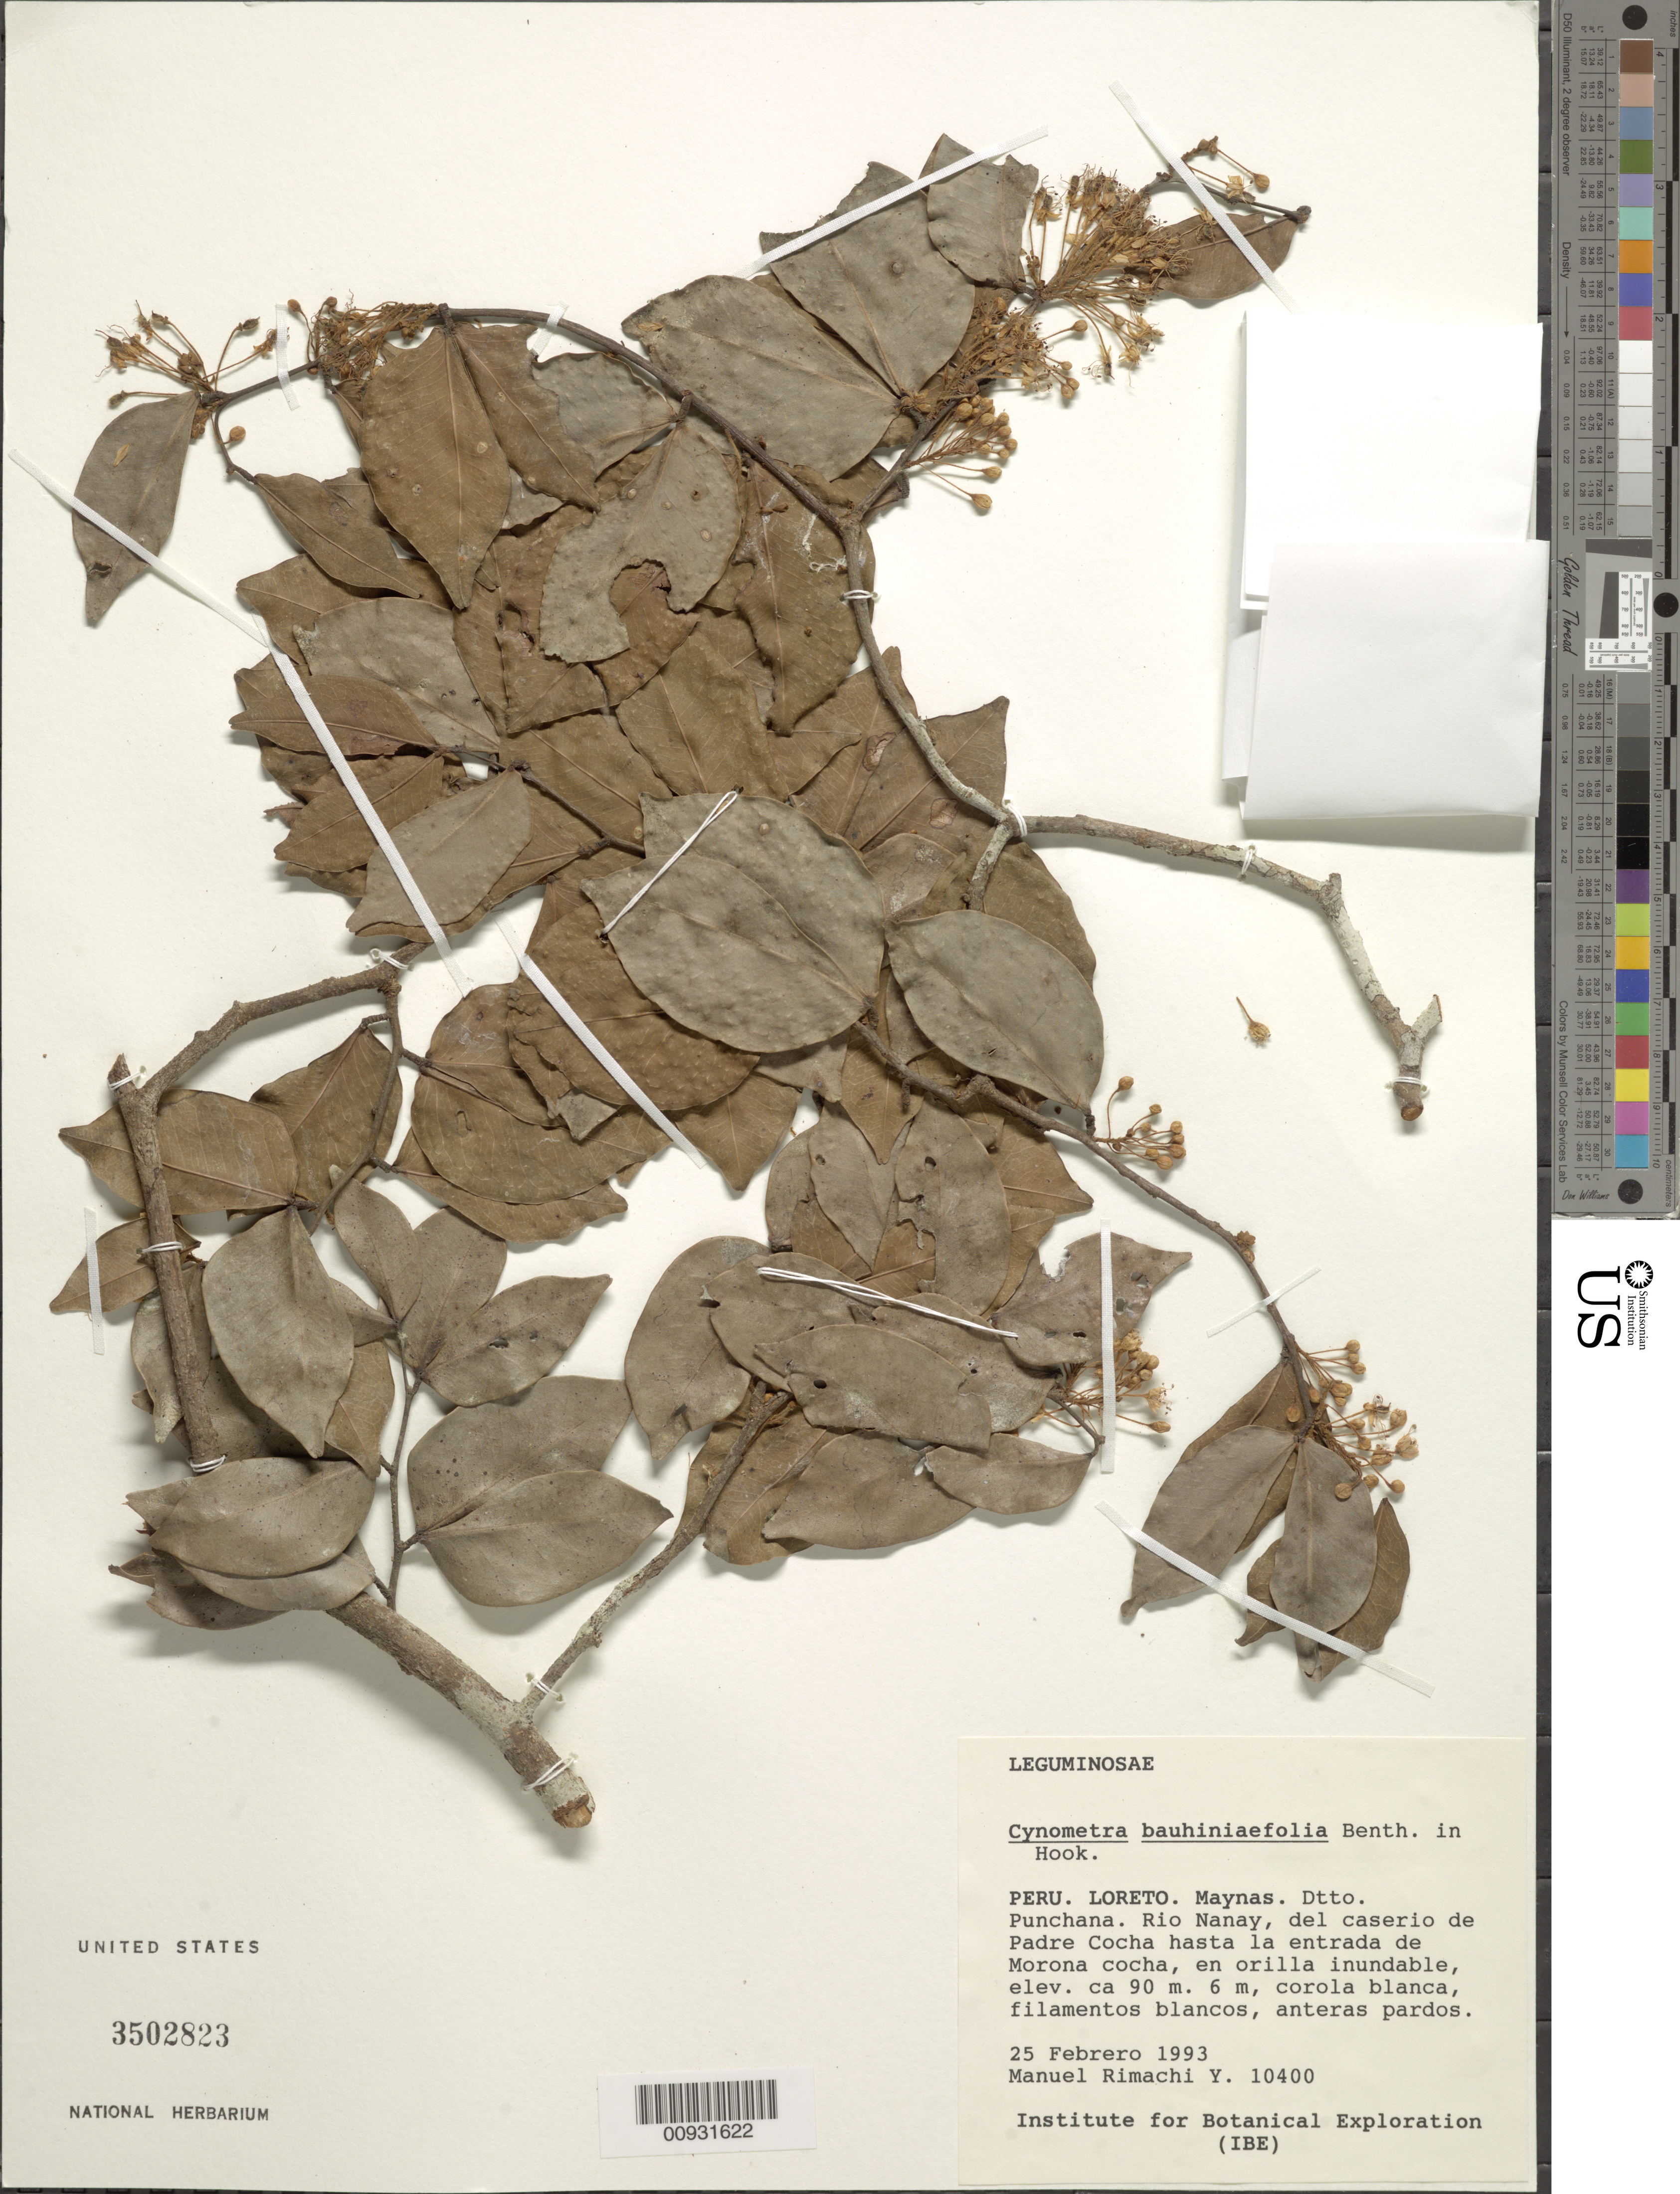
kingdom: Plantae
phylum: Tracheophyta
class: Magnoliopsida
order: Fabales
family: Fabaceae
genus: Cynometra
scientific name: Cynometra bauhiniifolia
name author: Benth.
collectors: M. Rimachi Y.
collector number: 10400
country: Peru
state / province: Loreto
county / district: Maynas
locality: Punchana, Rio Nanay, del caserio de Padre Cocha hasta la entrada de Morona cocha.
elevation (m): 90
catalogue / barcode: US 3502823